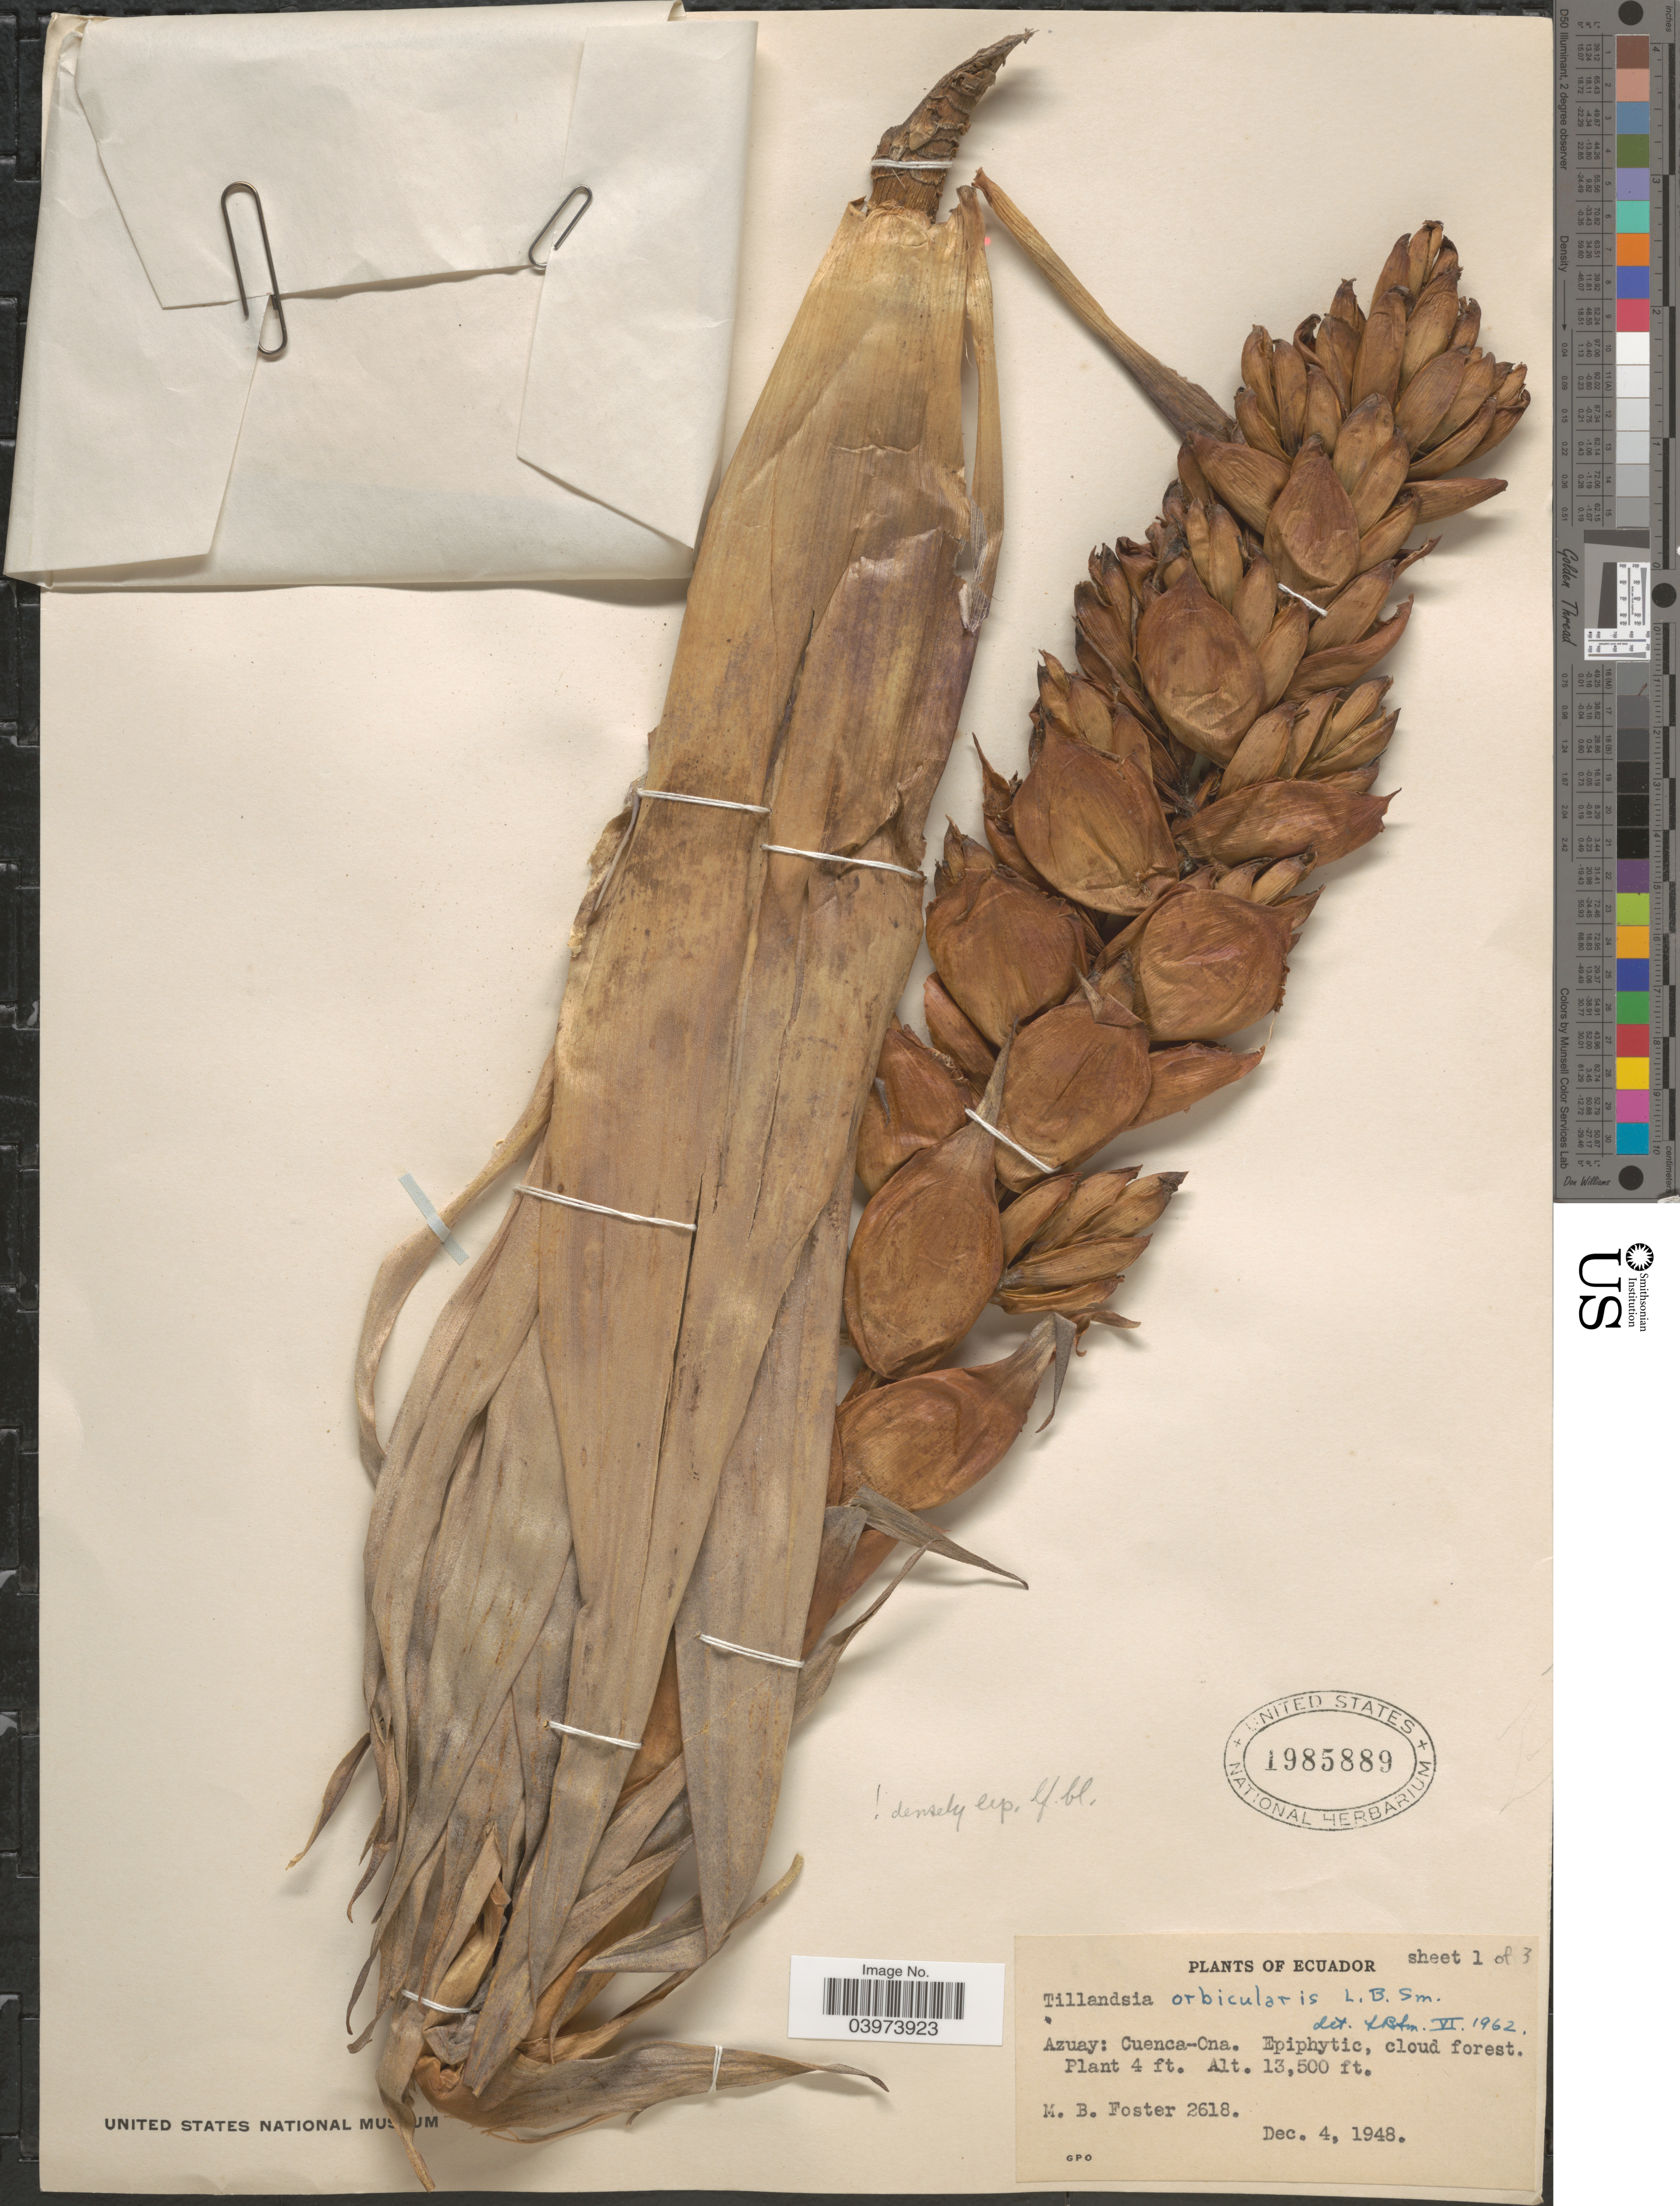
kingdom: Plantae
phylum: Tracheophyta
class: Liliopsida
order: Poales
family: Bromeliaceae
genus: Tillandsia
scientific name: Tillandsia orbicularis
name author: L.B. Sm.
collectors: M. B. Foster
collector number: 2618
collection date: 1948-12-04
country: Ecuador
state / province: Azuay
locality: Cuenca-Ona.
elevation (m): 4115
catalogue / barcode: US 1985889